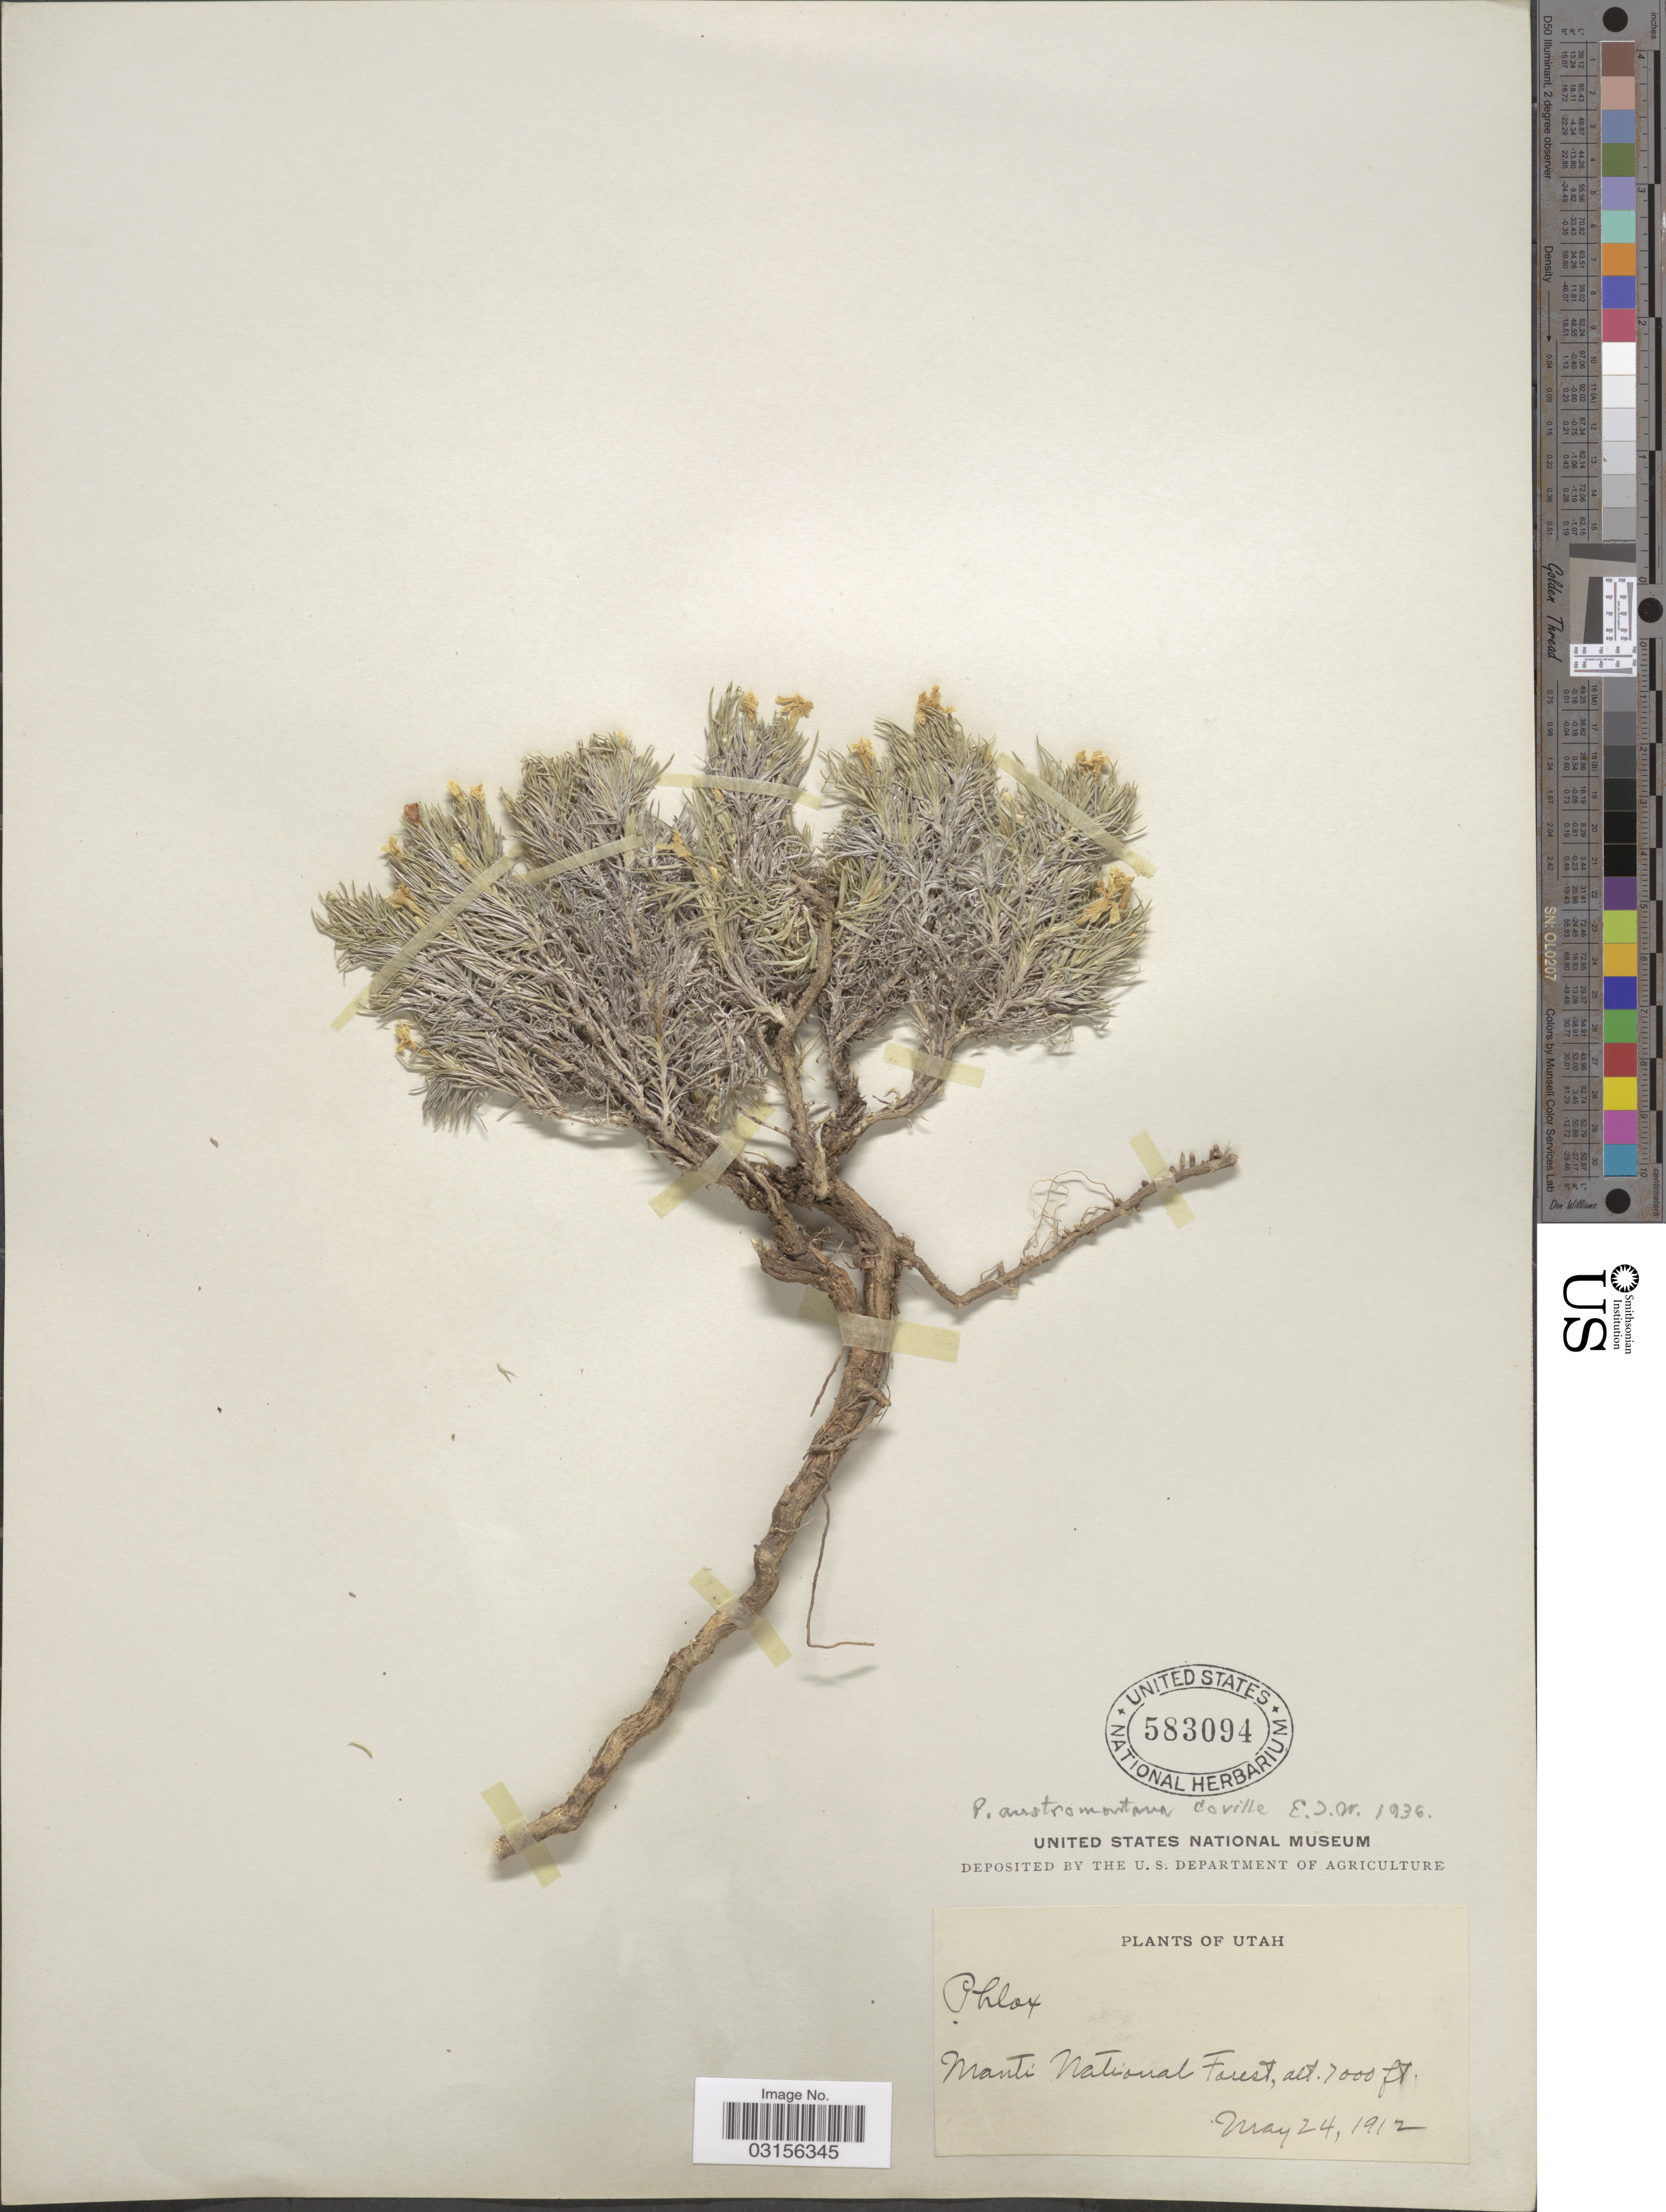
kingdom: Plantae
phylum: Tracheophyta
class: Magnoliopsida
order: Ericales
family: Polemoniaceae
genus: Phlox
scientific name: Phlox austromontana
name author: Coville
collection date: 1912-05-24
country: United States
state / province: Utah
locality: Manti National Forest.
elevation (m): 2134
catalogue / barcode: US 583094